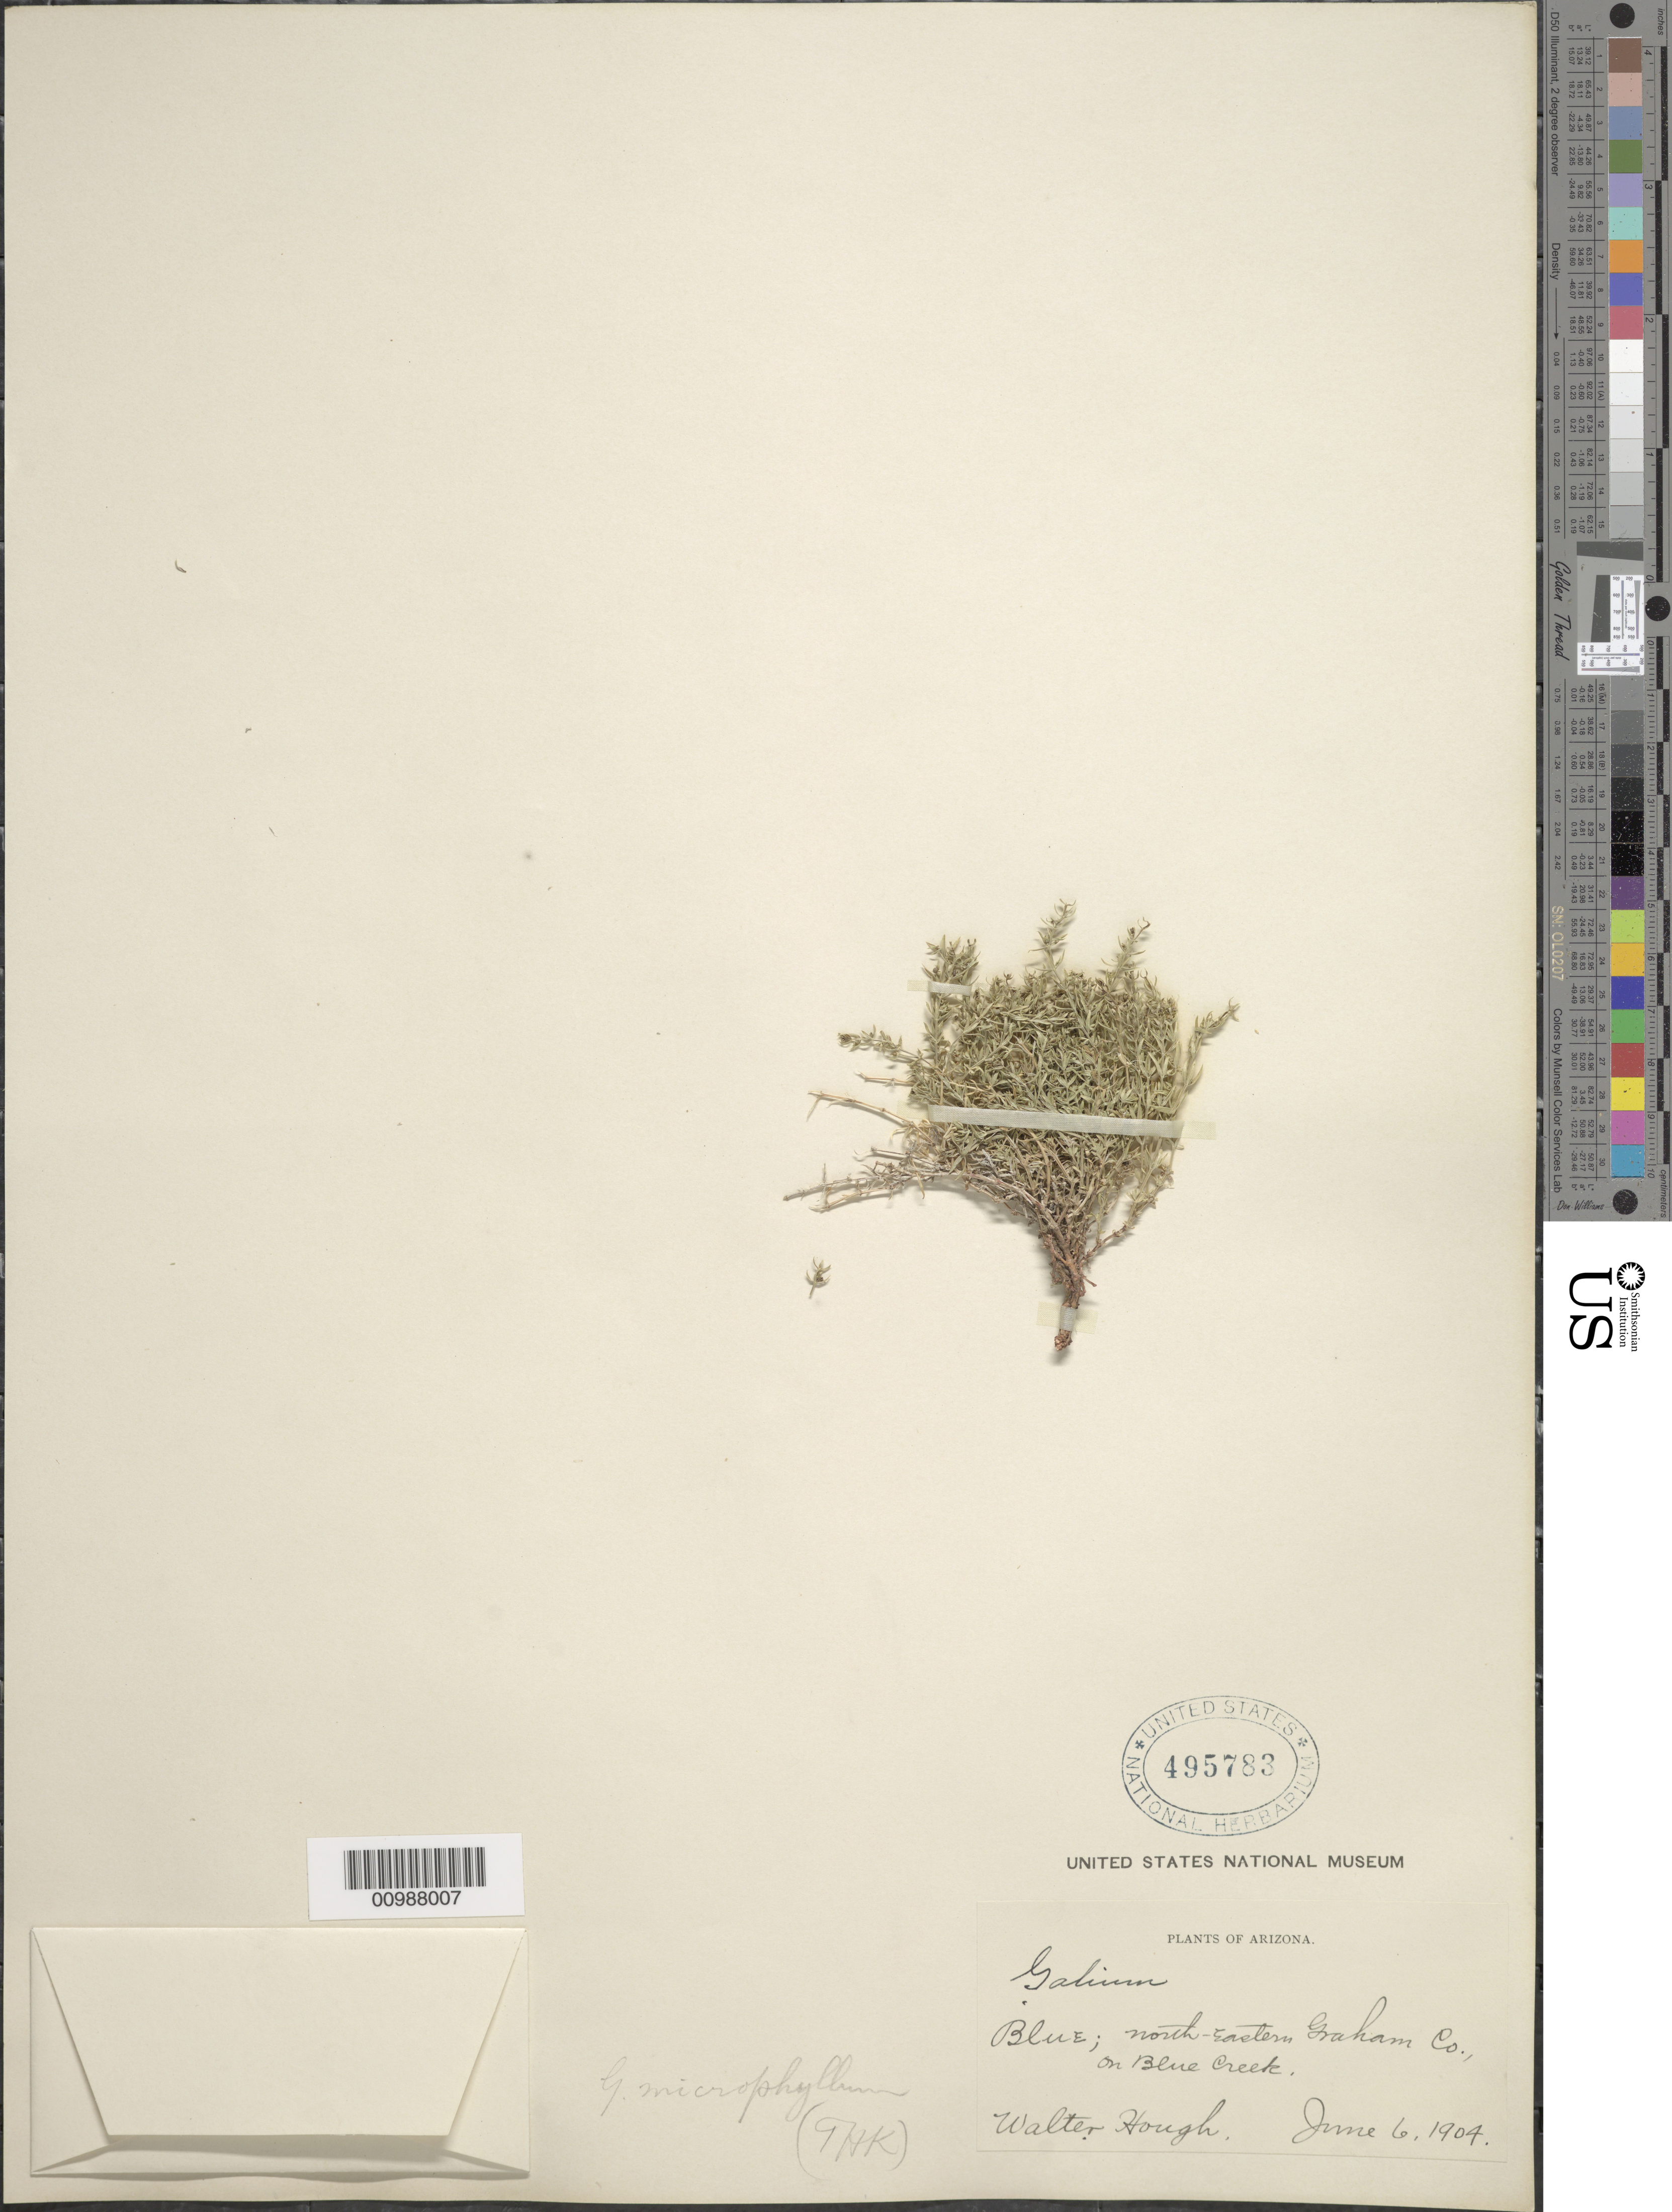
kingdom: Plantae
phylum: Tracheophyta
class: Magnoliopsida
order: Gentianales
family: Rubiaceae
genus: Galium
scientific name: Galium microphyllum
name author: A. Gray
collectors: W. Hough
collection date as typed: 06 Jun 1904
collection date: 1904-06-06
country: United States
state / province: Arizona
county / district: Graham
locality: On Blue Creek.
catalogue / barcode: US 495783